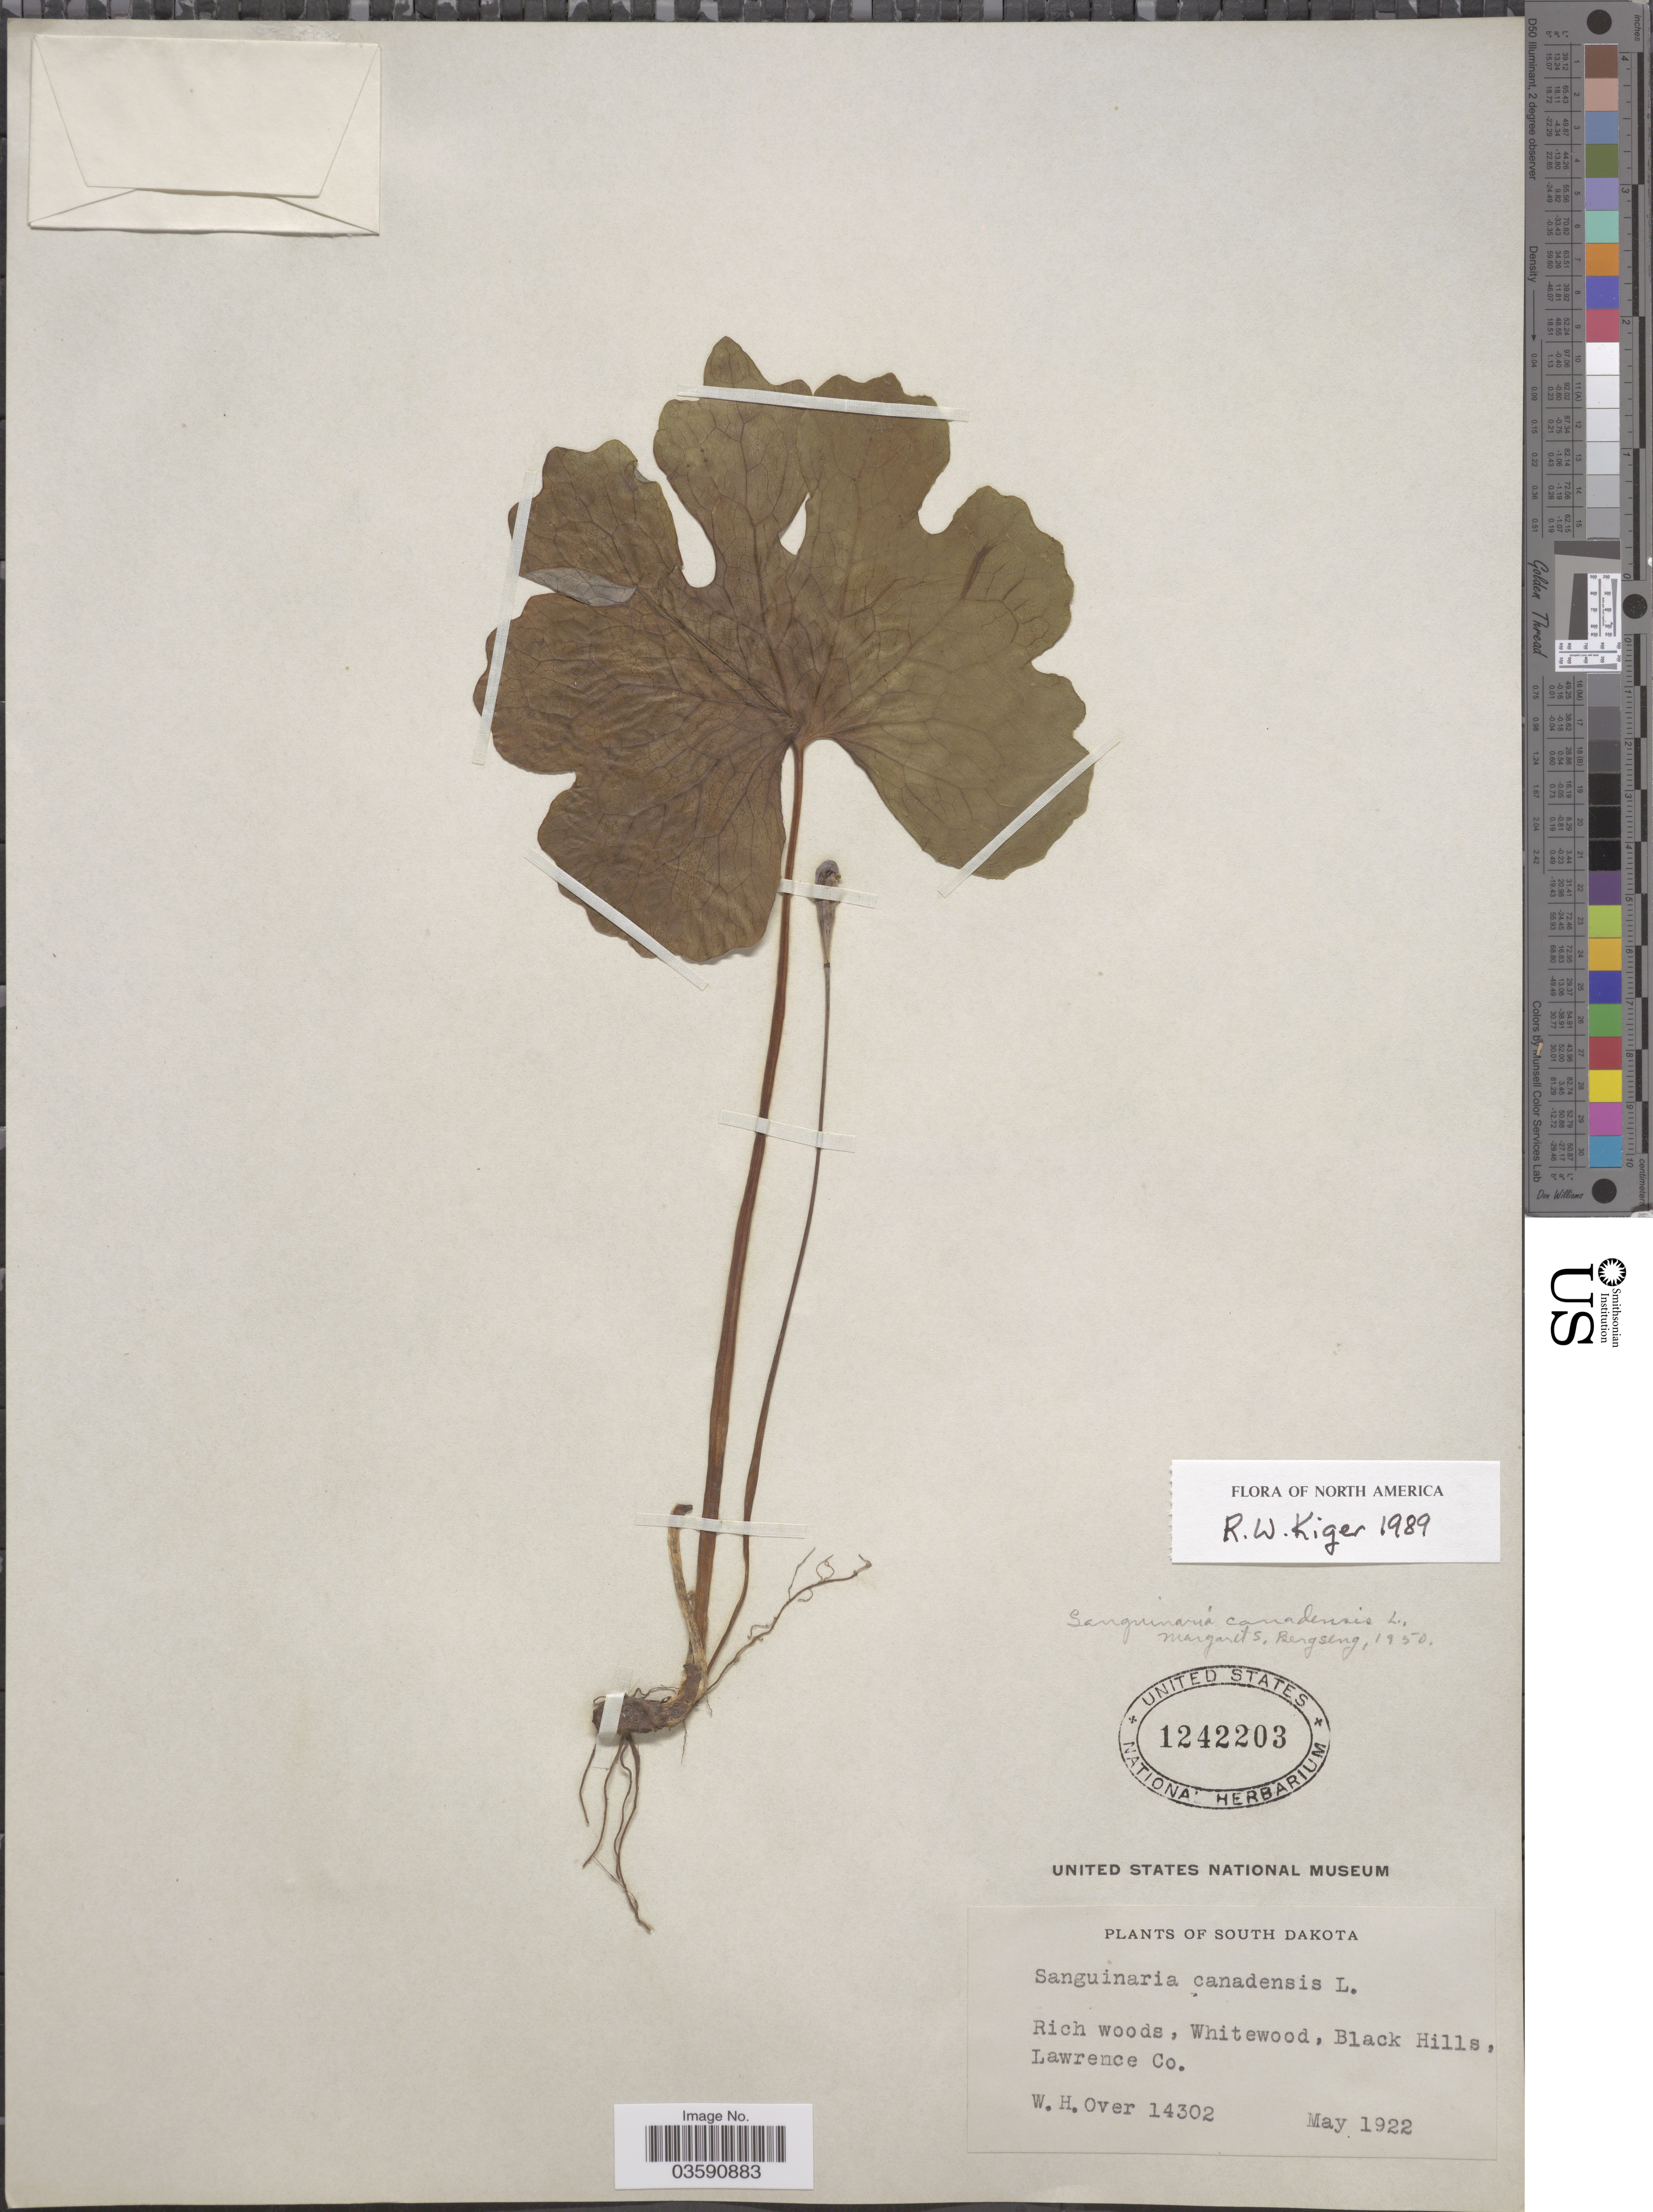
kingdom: Plantae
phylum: Tracheophyta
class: Magnoliopsida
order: Ranunculales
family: Papaveraceae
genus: Sanguinaria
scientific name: Sanguinaria canadensis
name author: L.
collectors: W. Hoover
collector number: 14302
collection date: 1922-05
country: United States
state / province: South Dakota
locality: Rich woods, Whitewood, Black Hills, Lawrence Co.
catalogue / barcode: US 1242203